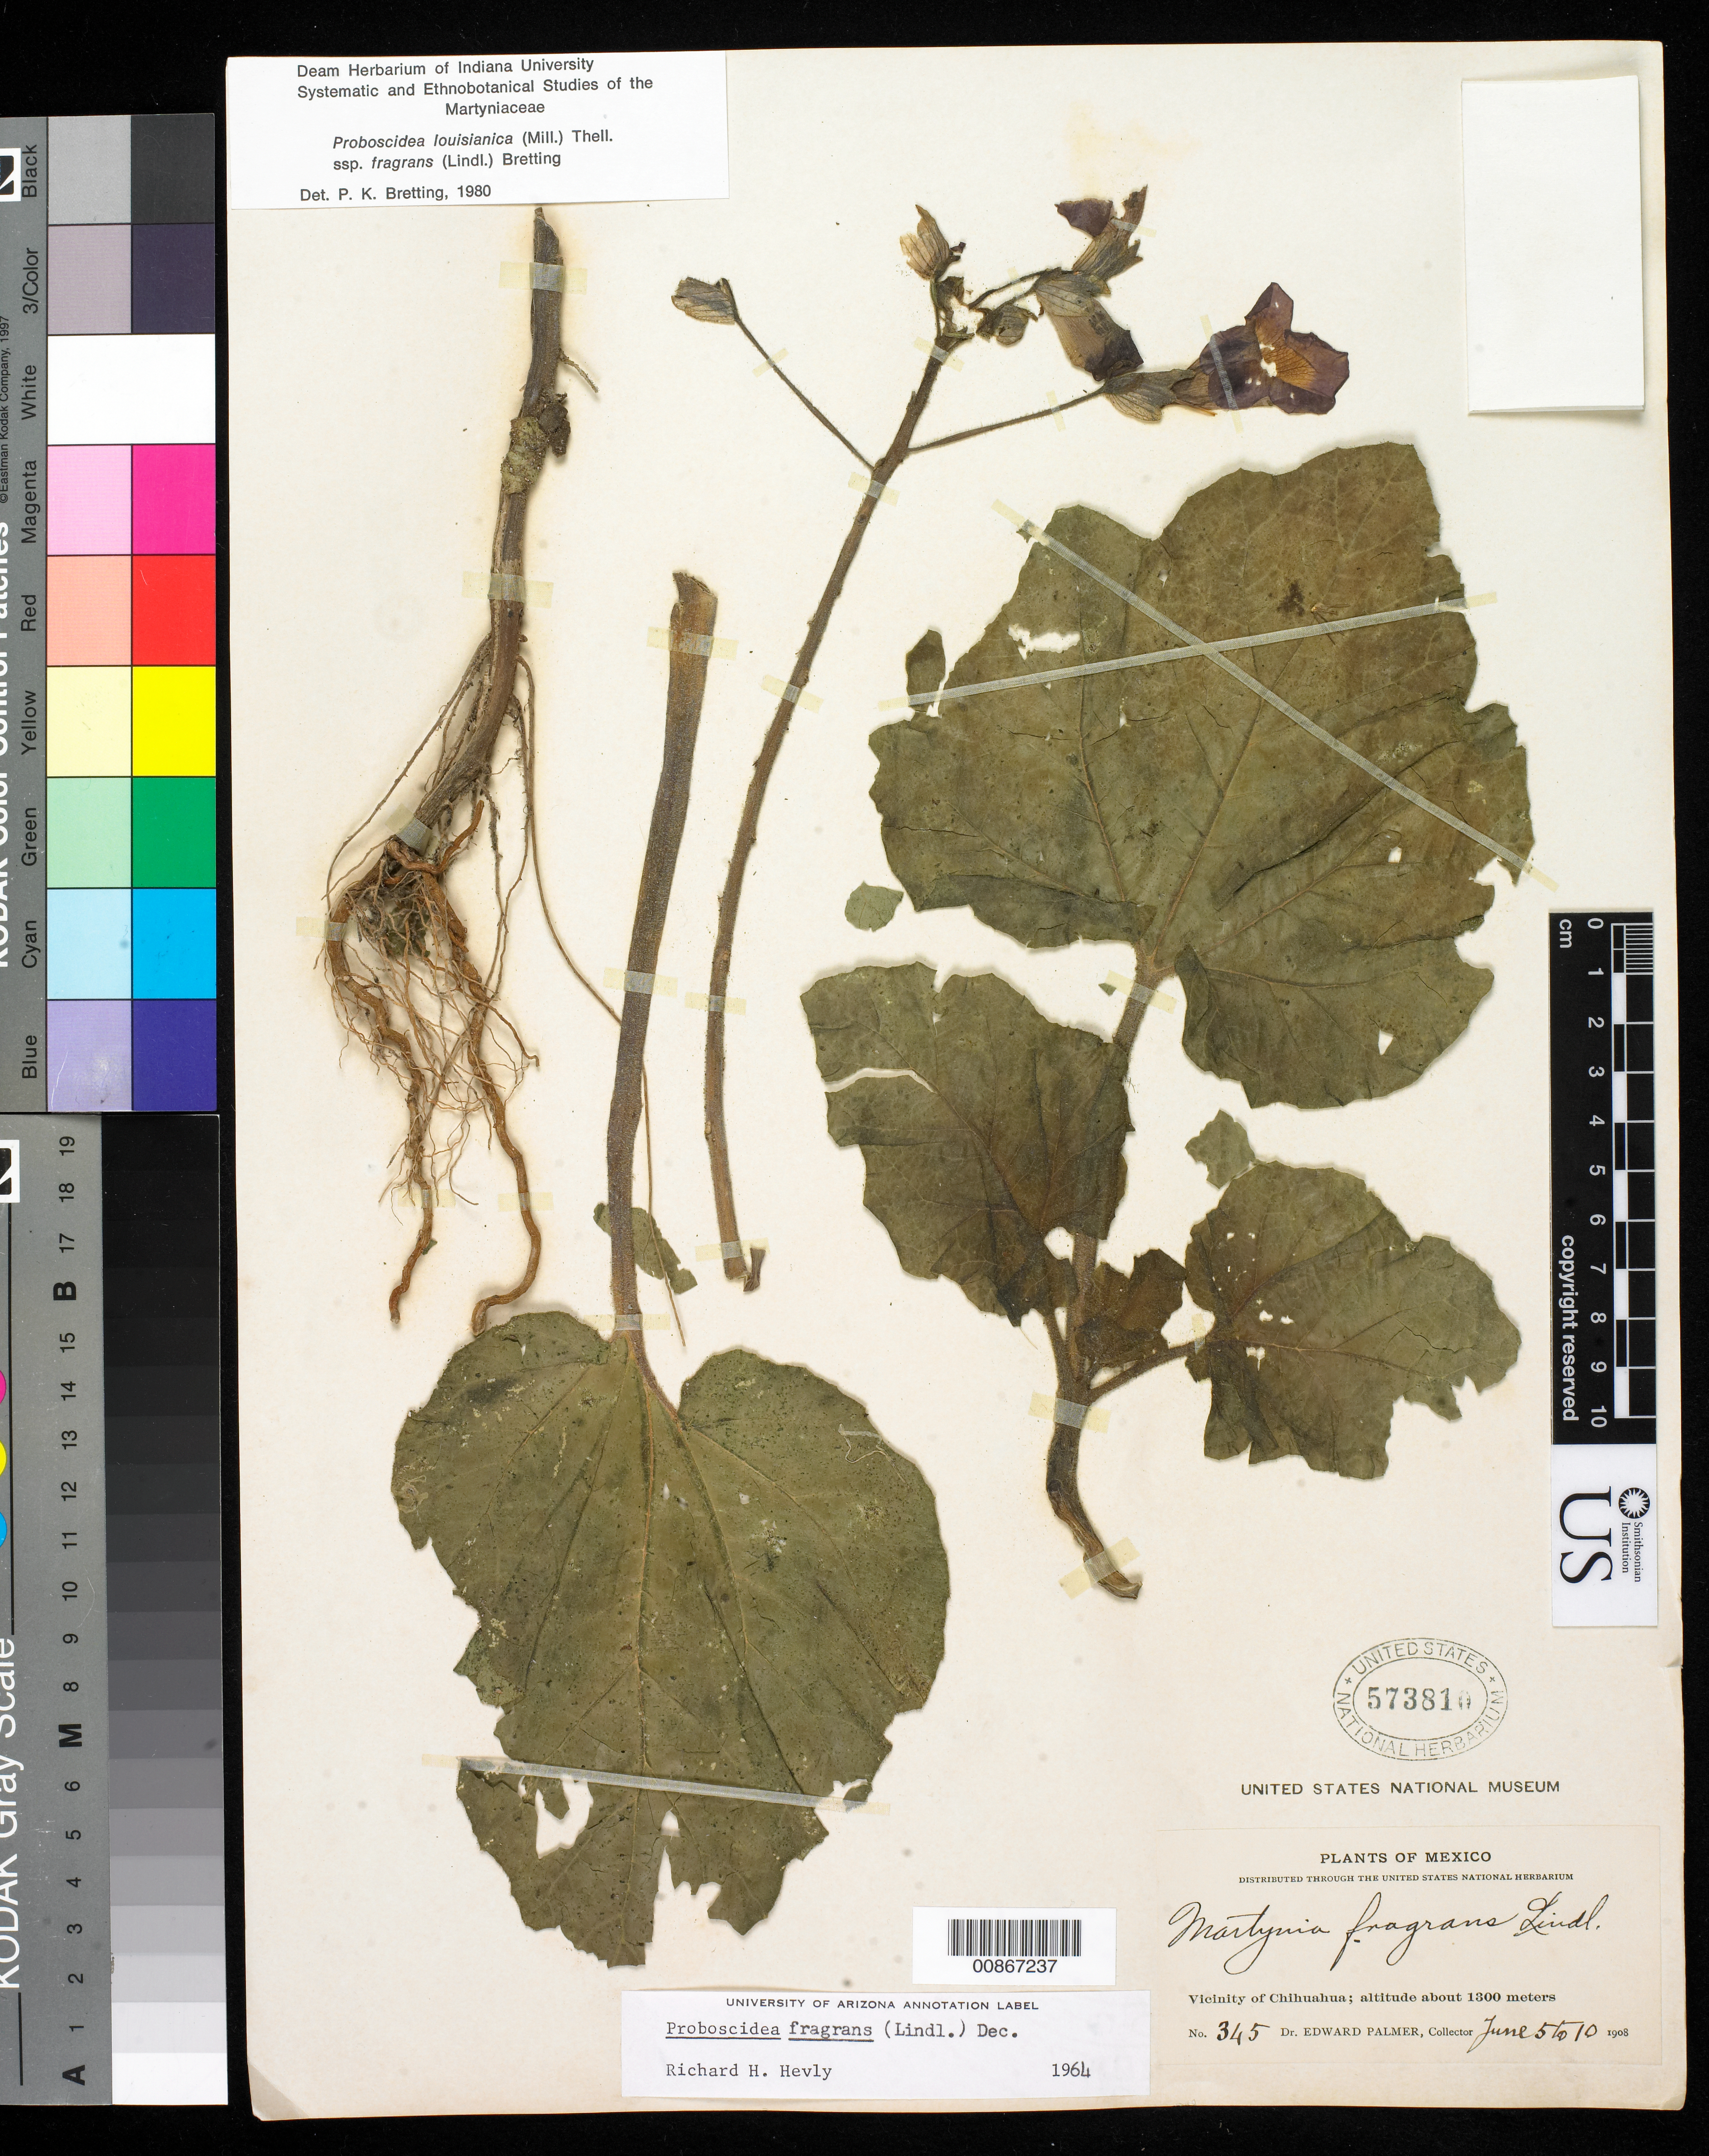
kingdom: Plantae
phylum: Tracheophyta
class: Magnoliopsida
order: Lamiales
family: Martyniaceae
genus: Proboscidea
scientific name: Proboscidea louisianica subsp. fragrans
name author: (Mill.) Thell.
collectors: E. Palmer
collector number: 345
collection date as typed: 05 Jun 1908 to 10 Jun 1908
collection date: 1908-06-05/1908-06-10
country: Mexico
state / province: Chihuahua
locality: Vicinity of Chihuahua.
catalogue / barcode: US 573810